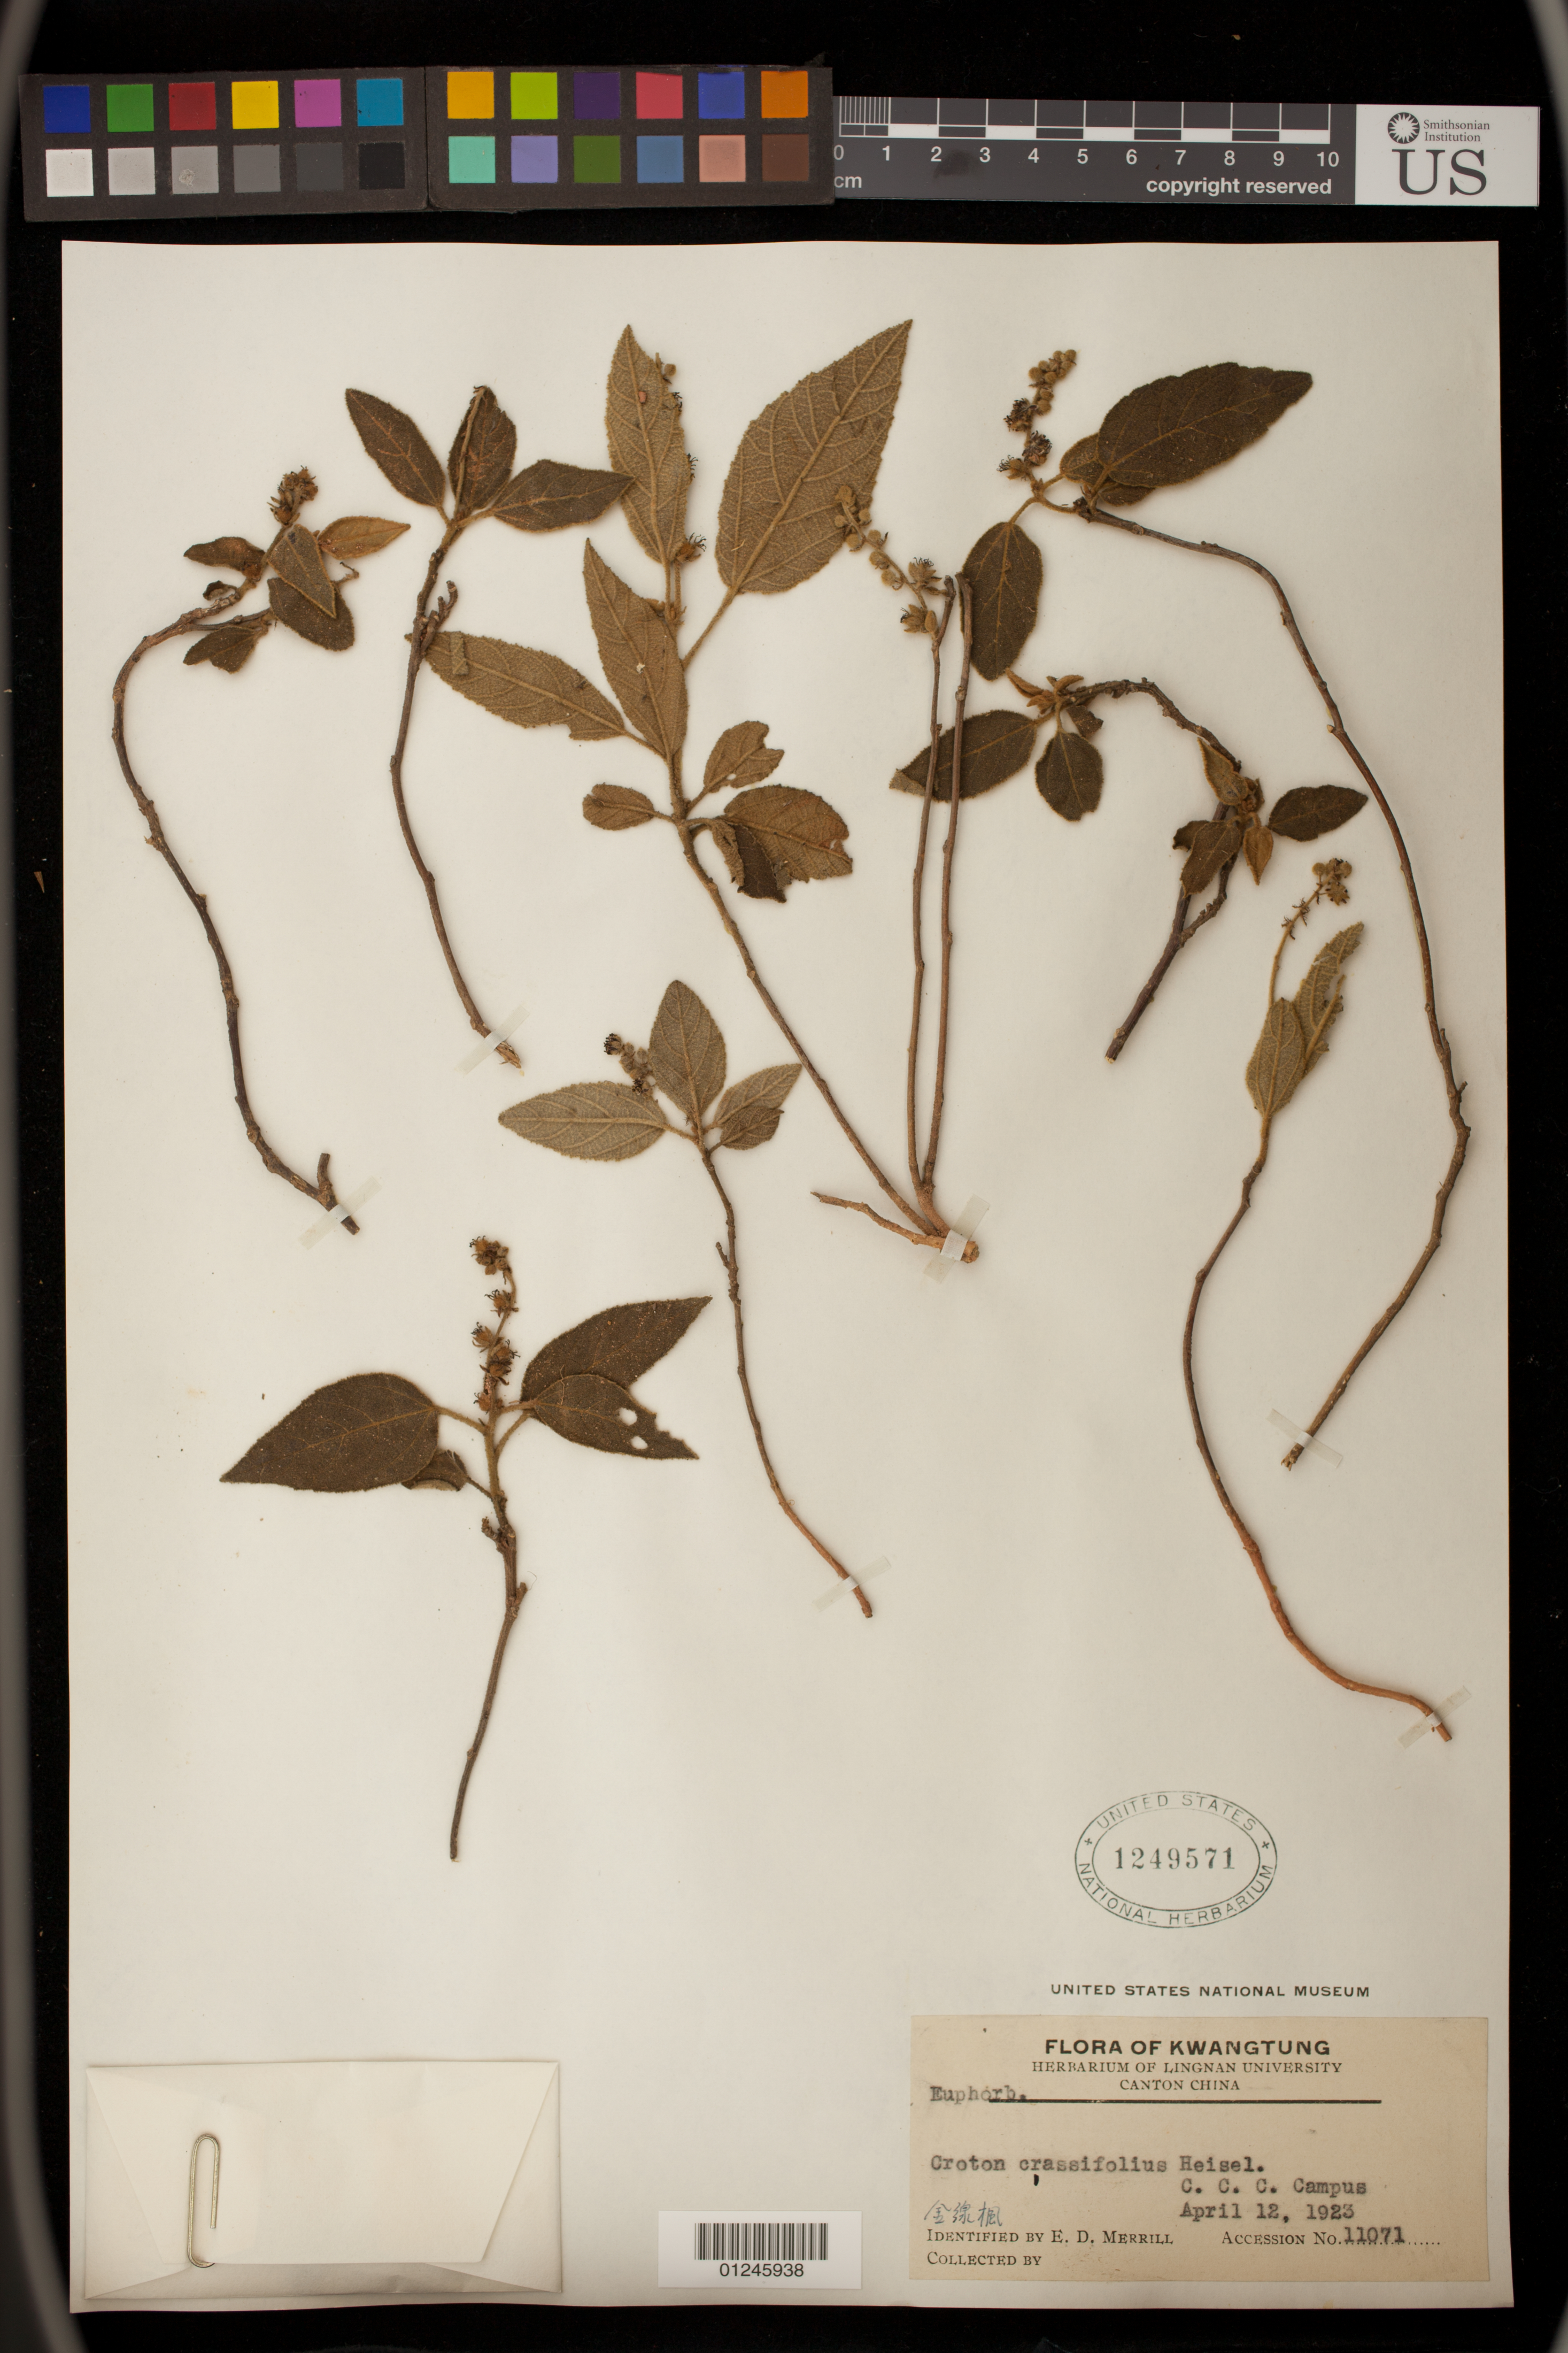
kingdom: Plantae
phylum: Tracheophyta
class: Magnoliopsida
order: Malpighiales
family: Euphorbiaceae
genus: Croton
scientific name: Croton crassifolius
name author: Geiseler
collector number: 11071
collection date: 1923-04-12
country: China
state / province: Guangdong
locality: C. C. C. campus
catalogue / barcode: US 1249571